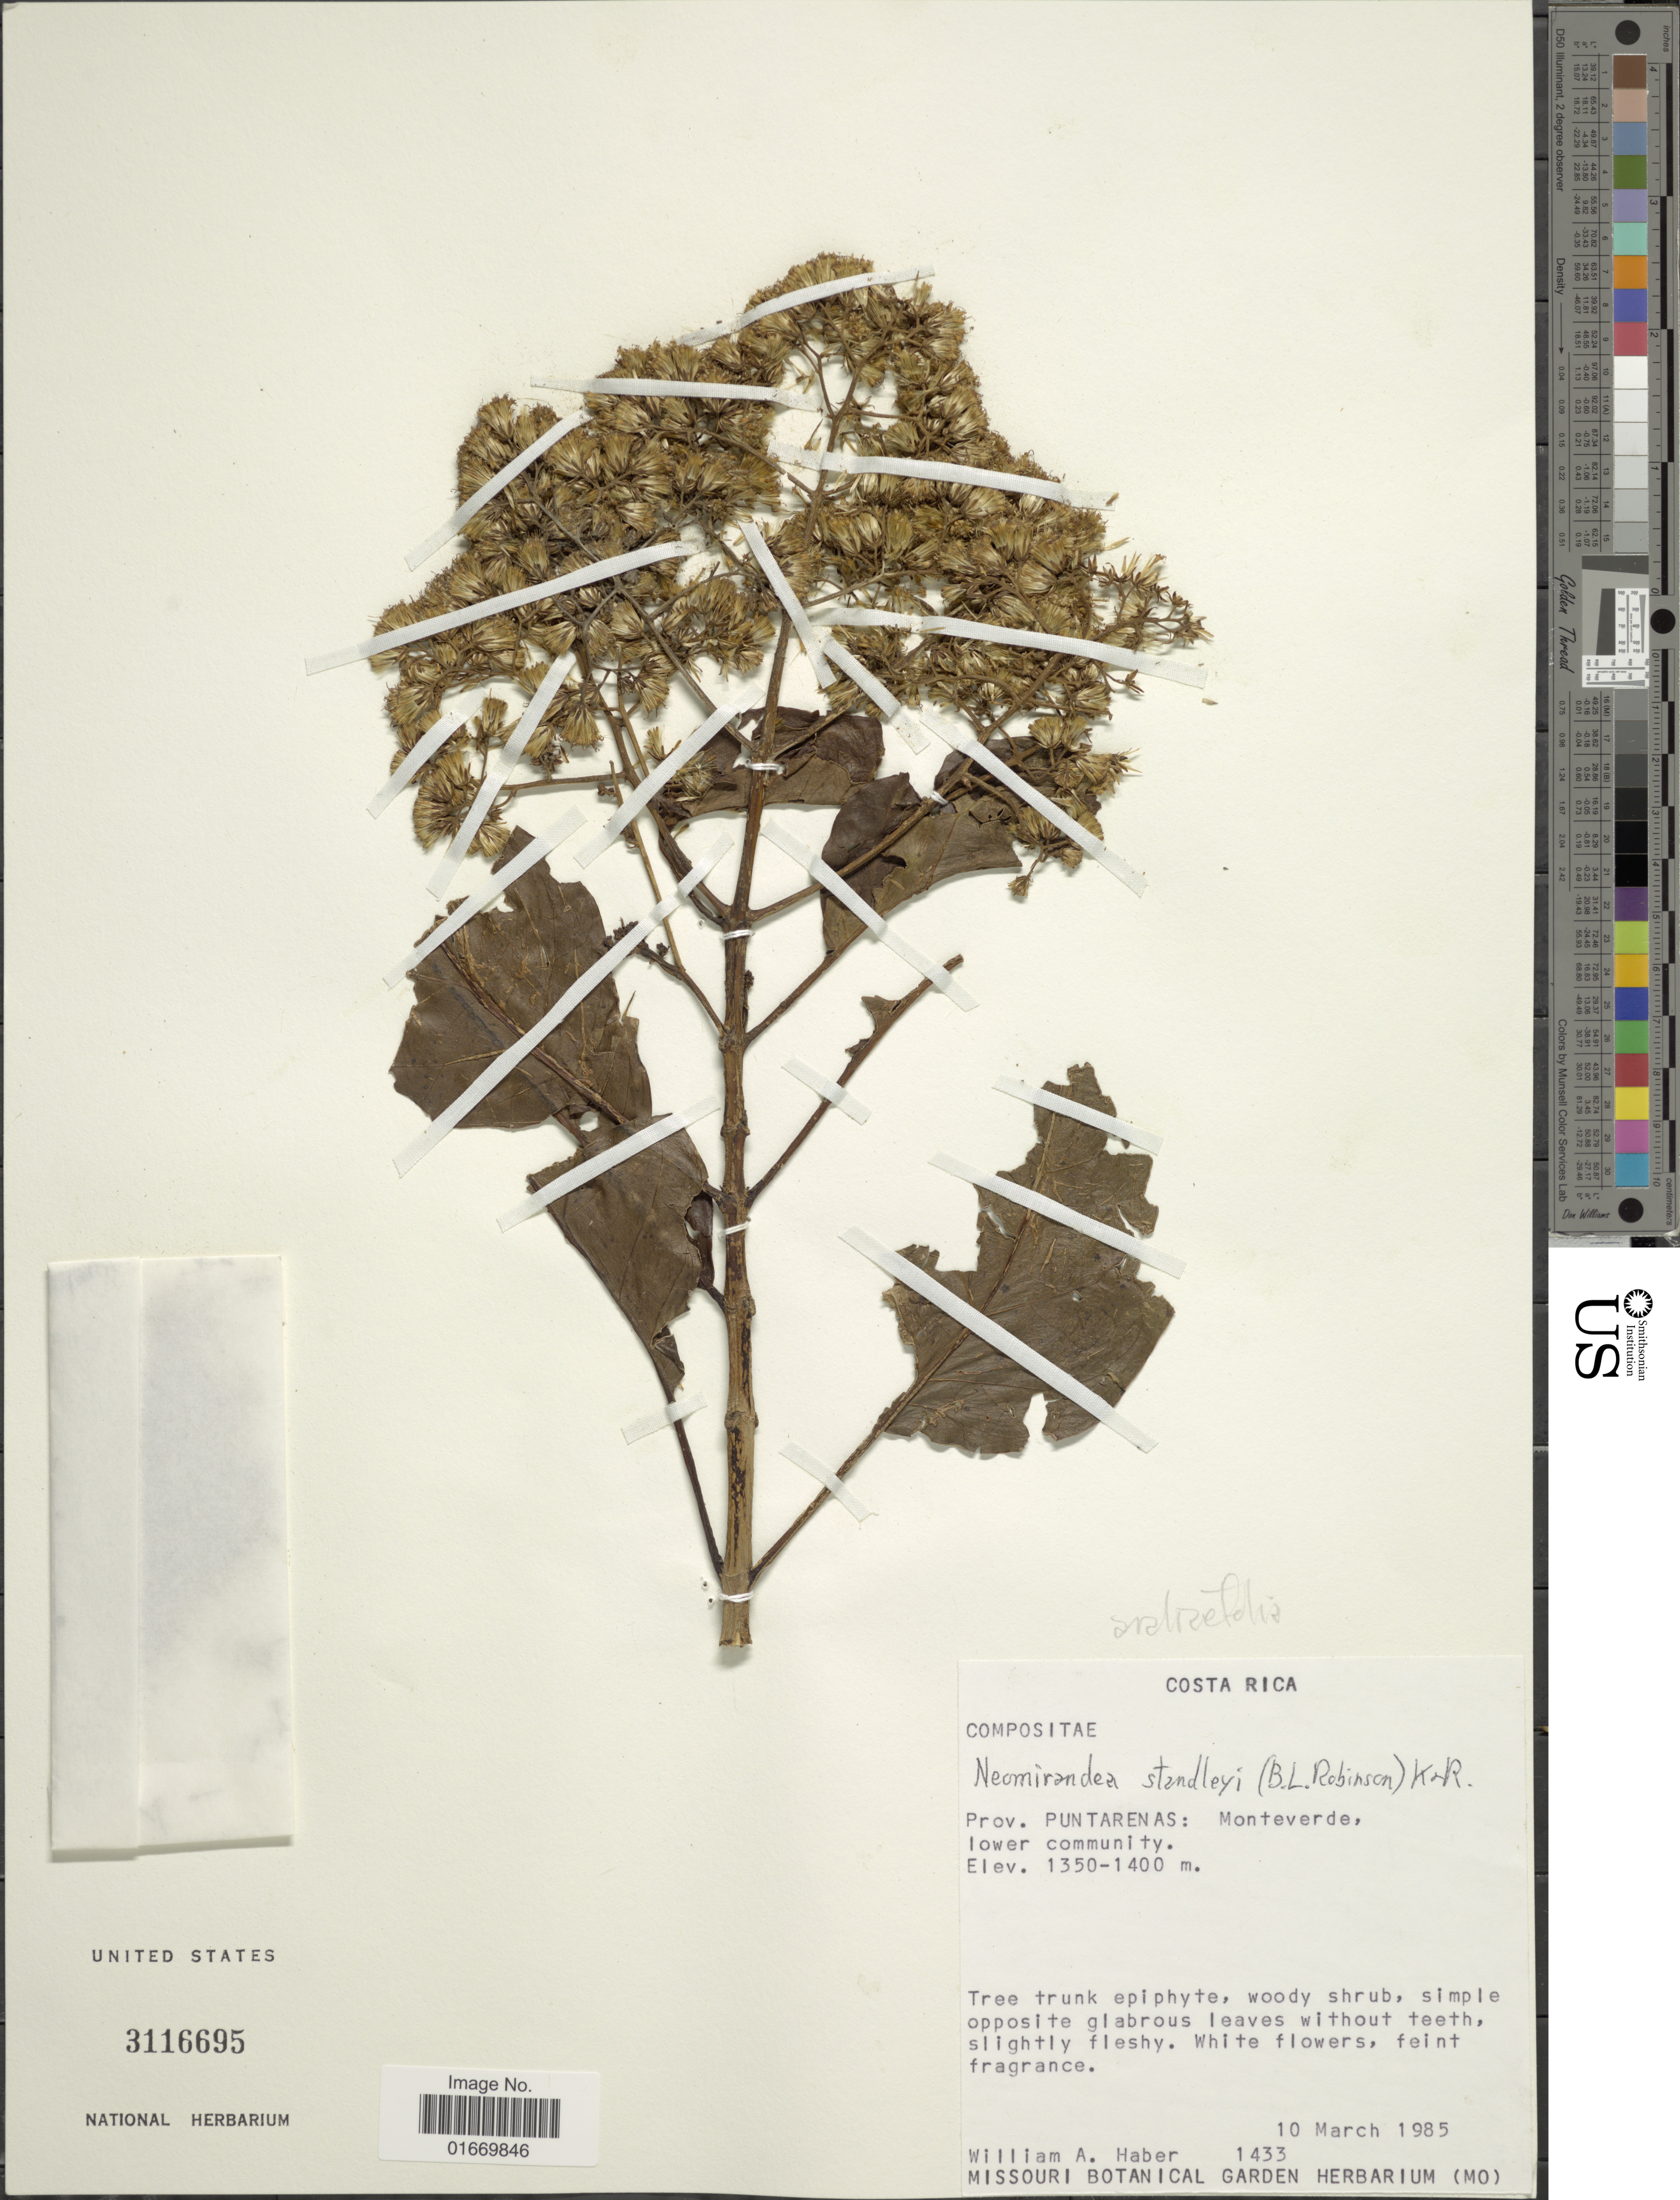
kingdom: Plantae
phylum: Tracheophyta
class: Magnoliopsida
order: Asterales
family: Asteraceae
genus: Neomirandea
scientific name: Neomirandea araliaefolia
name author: (Less.) R.M. King & H. Rob.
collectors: W. A. Haber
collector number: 1433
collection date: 1985-03-10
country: Costa Rica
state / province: Puntarenas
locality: Monteverde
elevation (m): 1350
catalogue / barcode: US 3116695